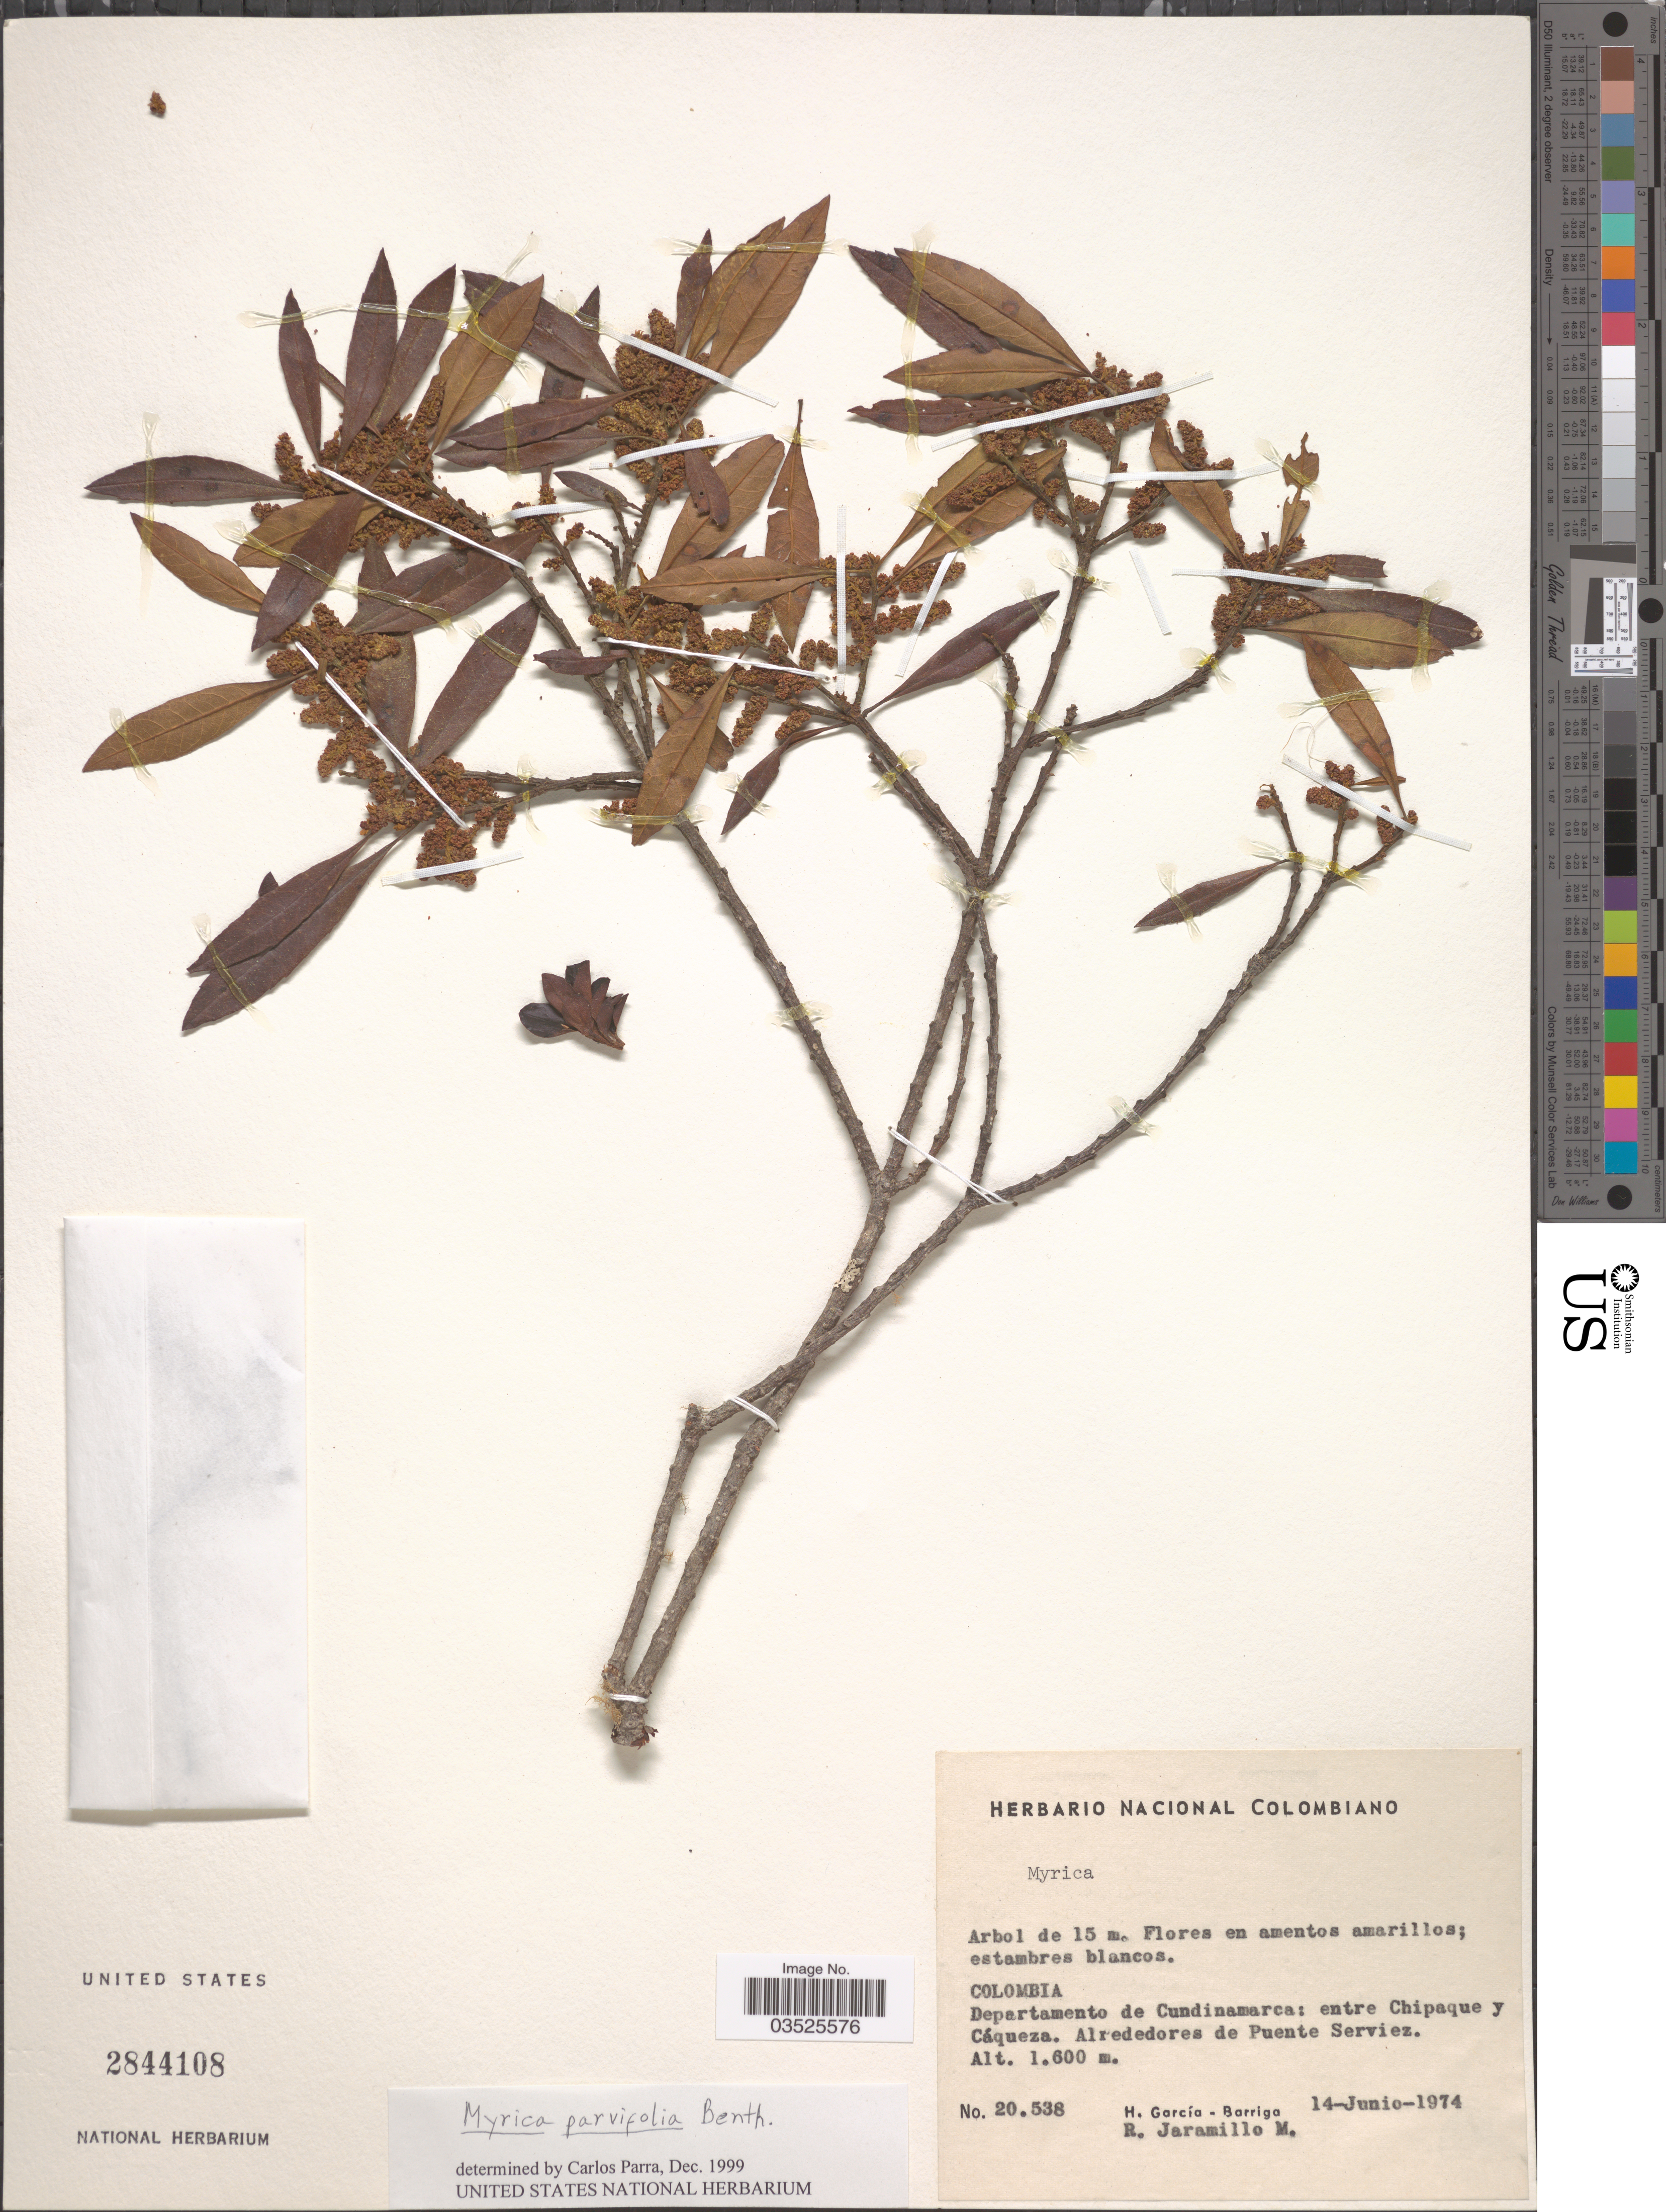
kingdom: Plantae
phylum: Tracheophyta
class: Magnoliopsida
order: Fagales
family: Myricaceae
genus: Morella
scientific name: Morella parvifolia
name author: (Benth.) Parra-Os.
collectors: H. García Barriga & R. Jaramillo M.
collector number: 20538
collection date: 1974-06-14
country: Colombia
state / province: Cundinamarca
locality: Departamento de Cundinamarca: entre Chipaque y Cáqueza. Alrededores de Puente Serviez.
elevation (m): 1600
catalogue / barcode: US 2844108